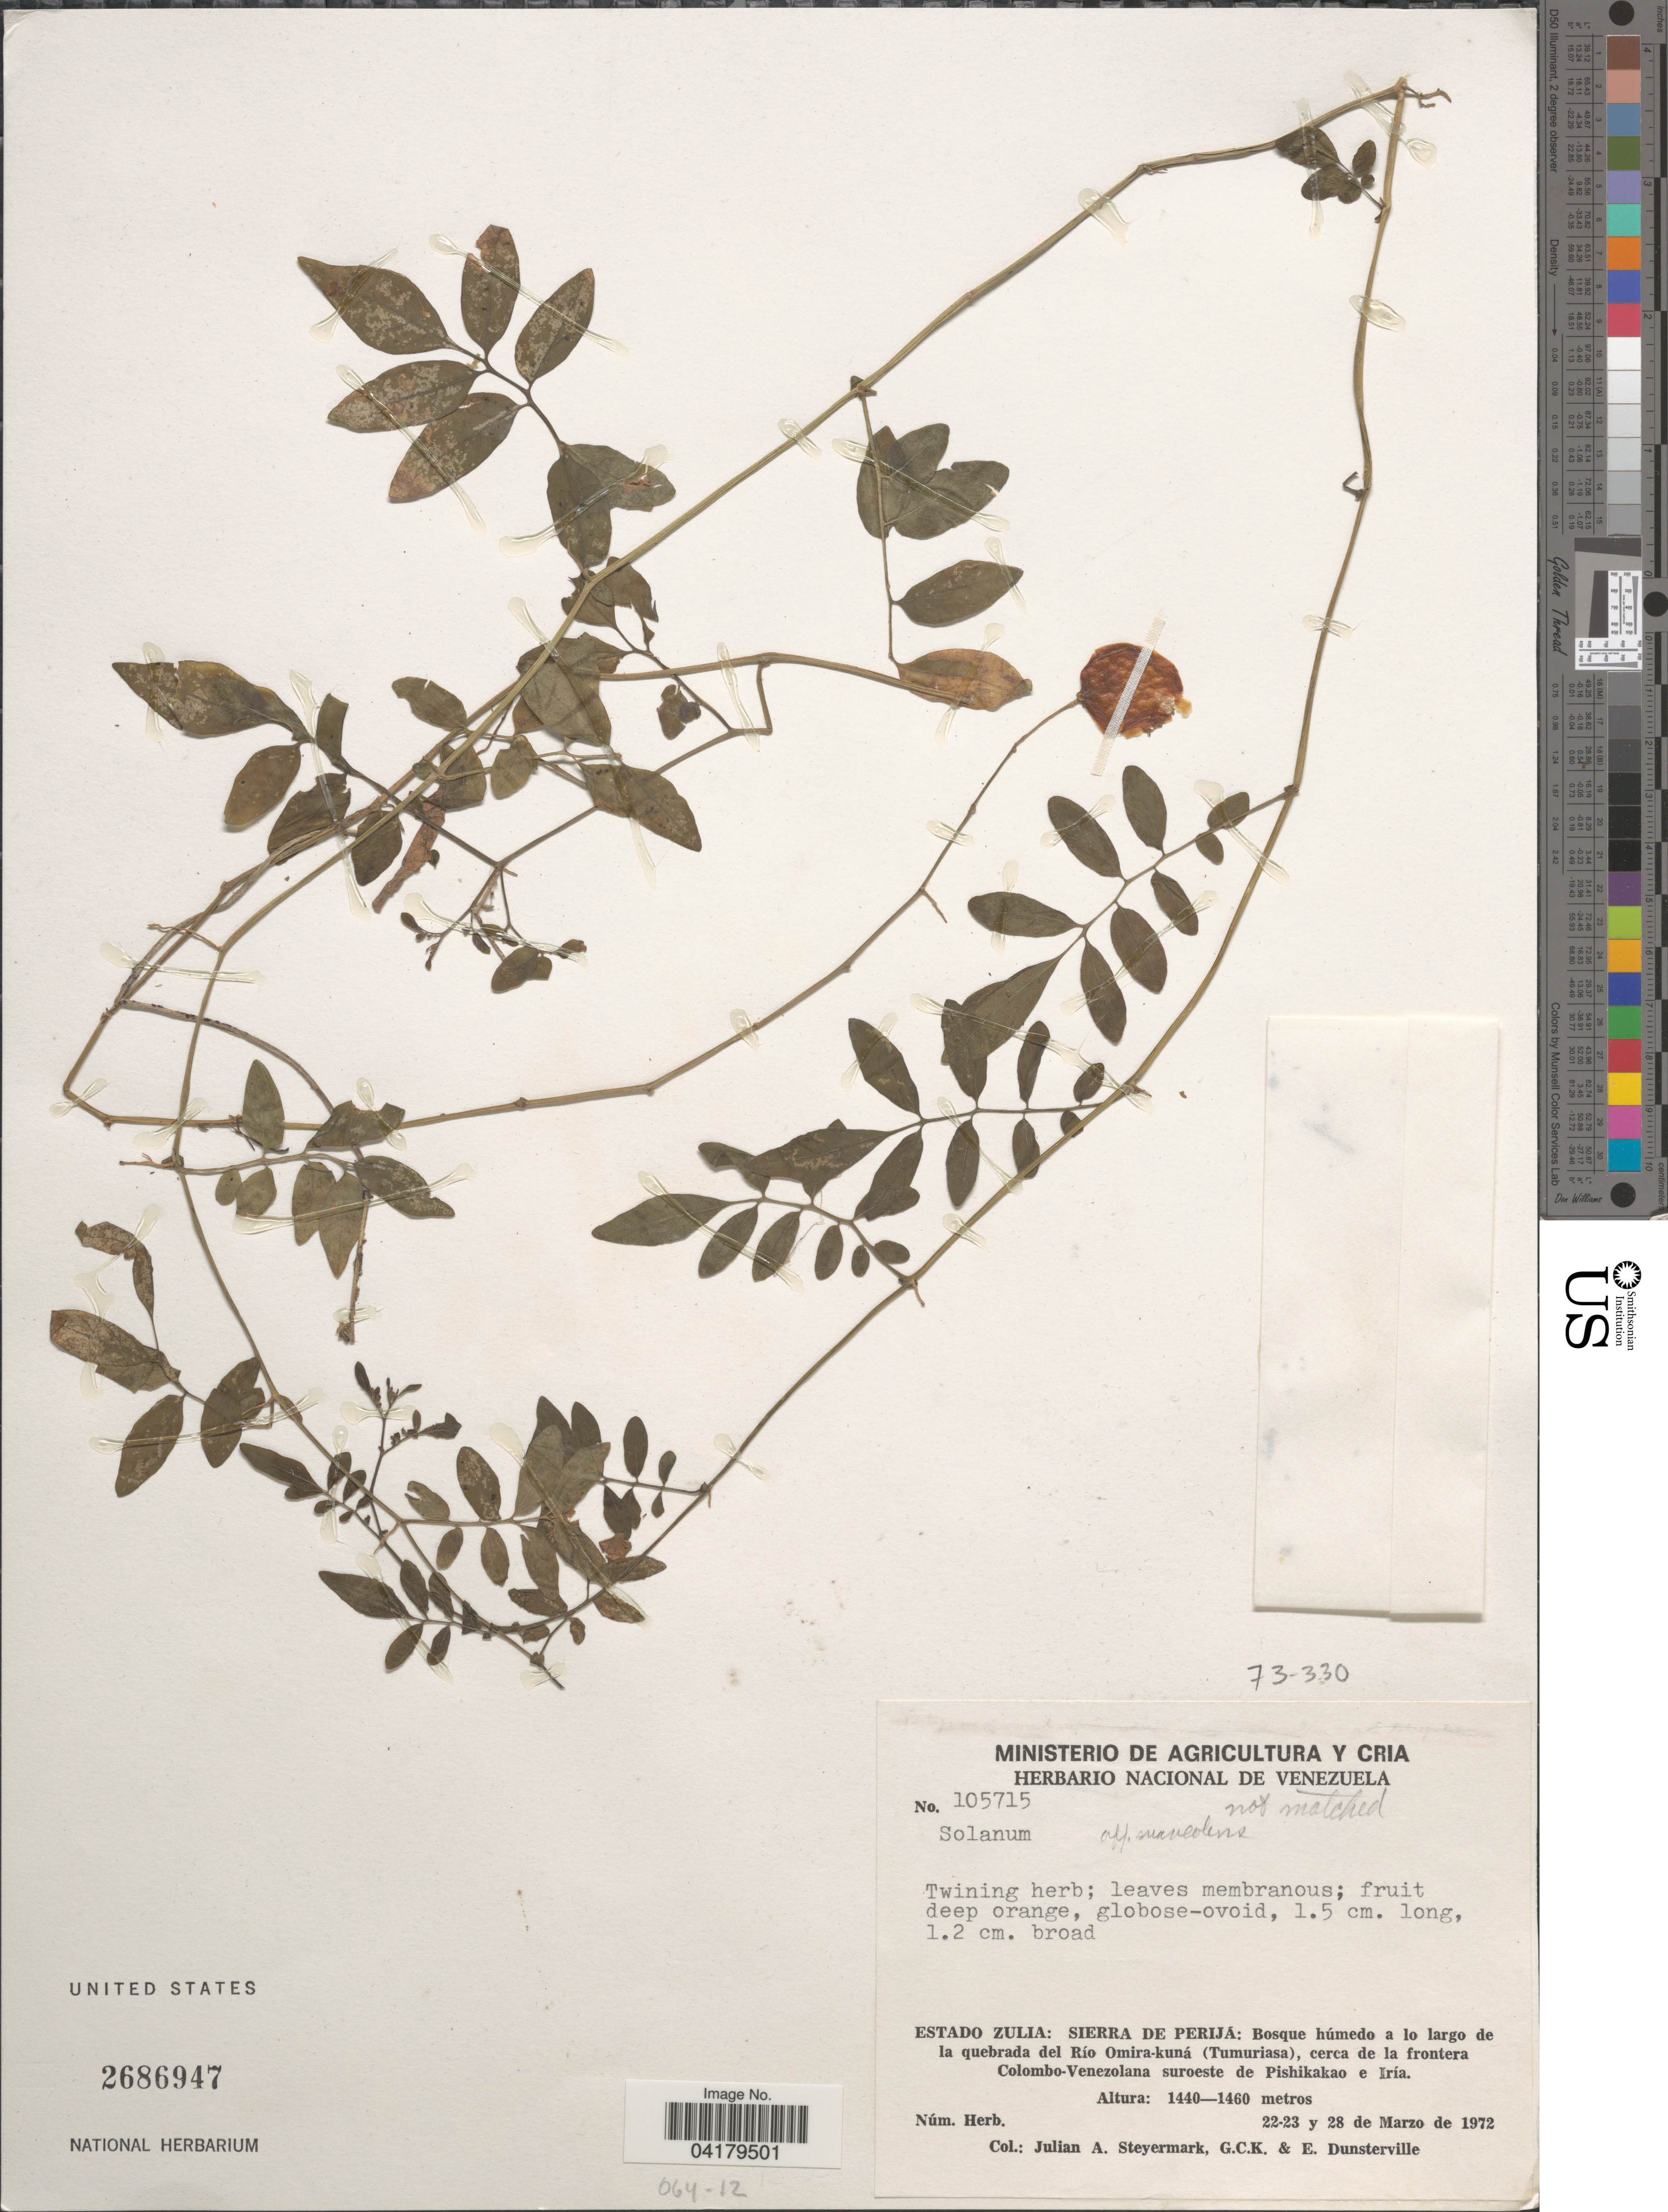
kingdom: Plantae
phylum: Tracheophyta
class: Magnoliopsida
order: Solanales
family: Solanaceae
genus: Solanum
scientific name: Solanum suaveolens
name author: Kunth & C.D. Bouché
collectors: J. Steyermark, G. C. K. Dunsterville & E. Dunsterville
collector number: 105715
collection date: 1972-03-22/1972-03-28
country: Venezuela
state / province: Zulia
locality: Sierra de Perijá: Bosque húmedo a lo largo de la quebrada del Río Omira-kuná (Tumuriasa), cerca de la frontera Colombo-Venezolana suroeste de Pishikakao e Iría.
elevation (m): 1440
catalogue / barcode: US 2686947